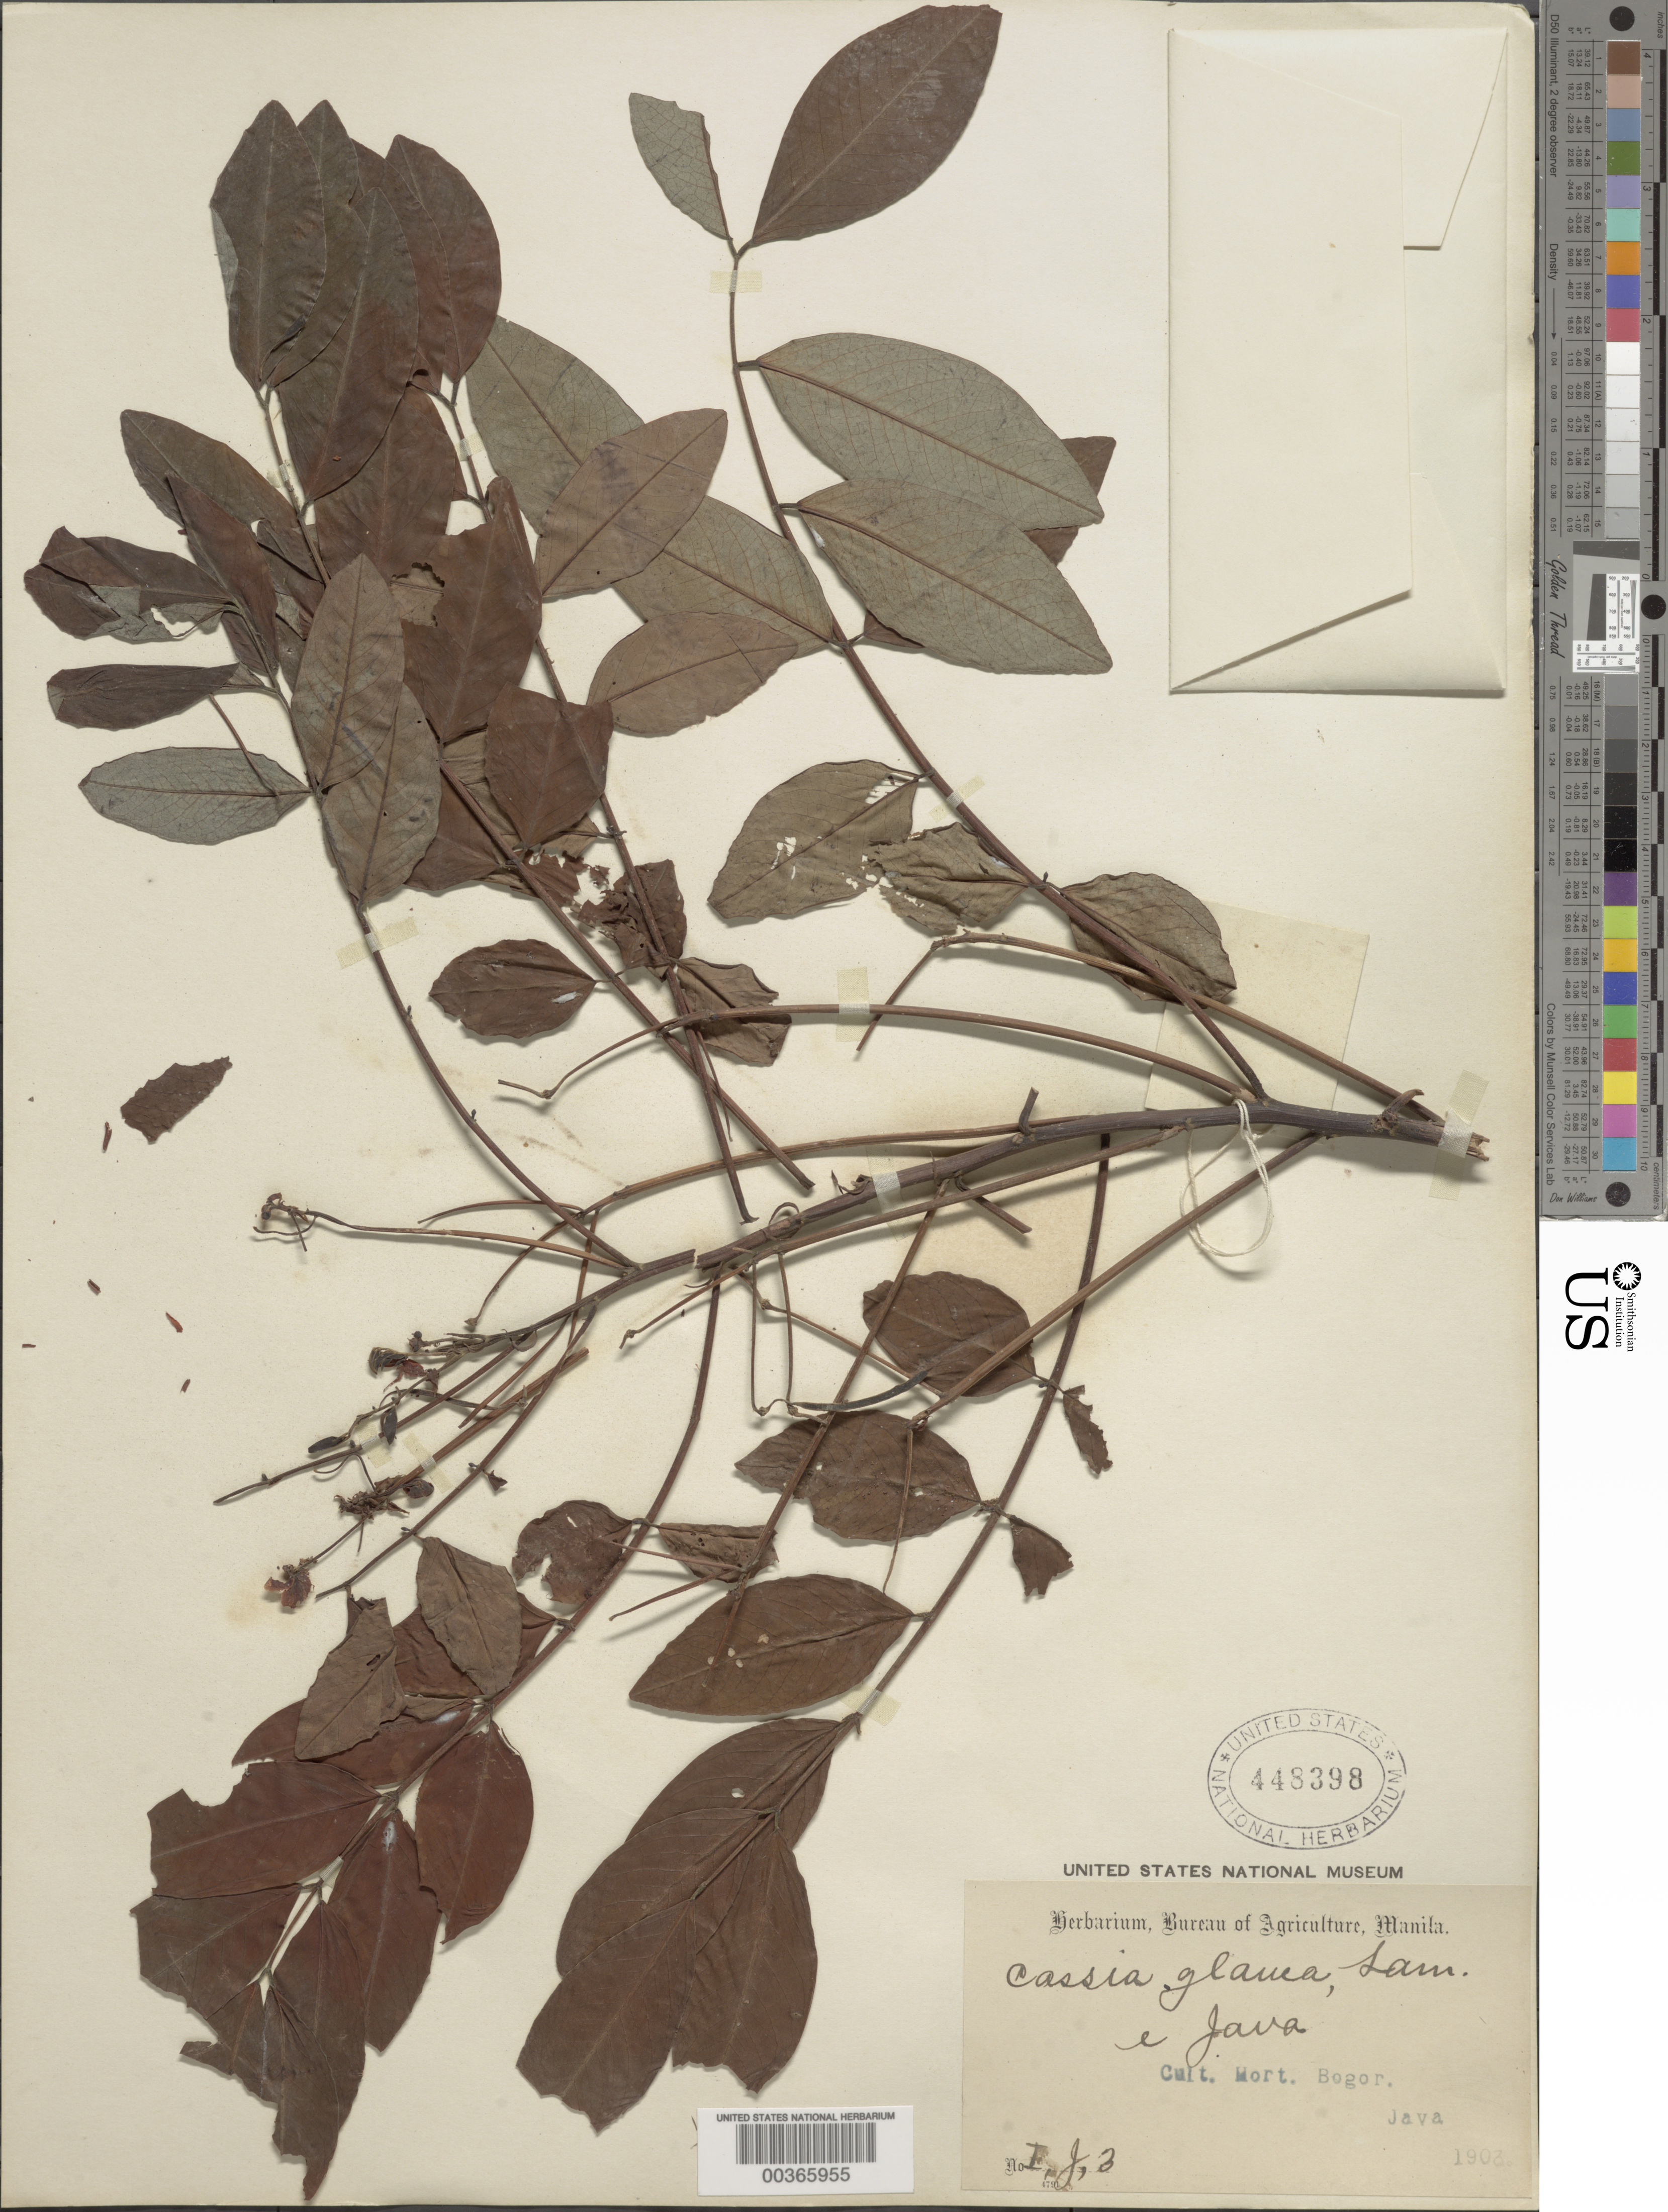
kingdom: Plantae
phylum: Tracheophyta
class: Magnoliopsida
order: Fabales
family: Fabaceae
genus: Senna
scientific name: Senna surattensis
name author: (Burm. f.) H.S. Irwin & Barneby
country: Indonesia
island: Java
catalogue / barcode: US 448398